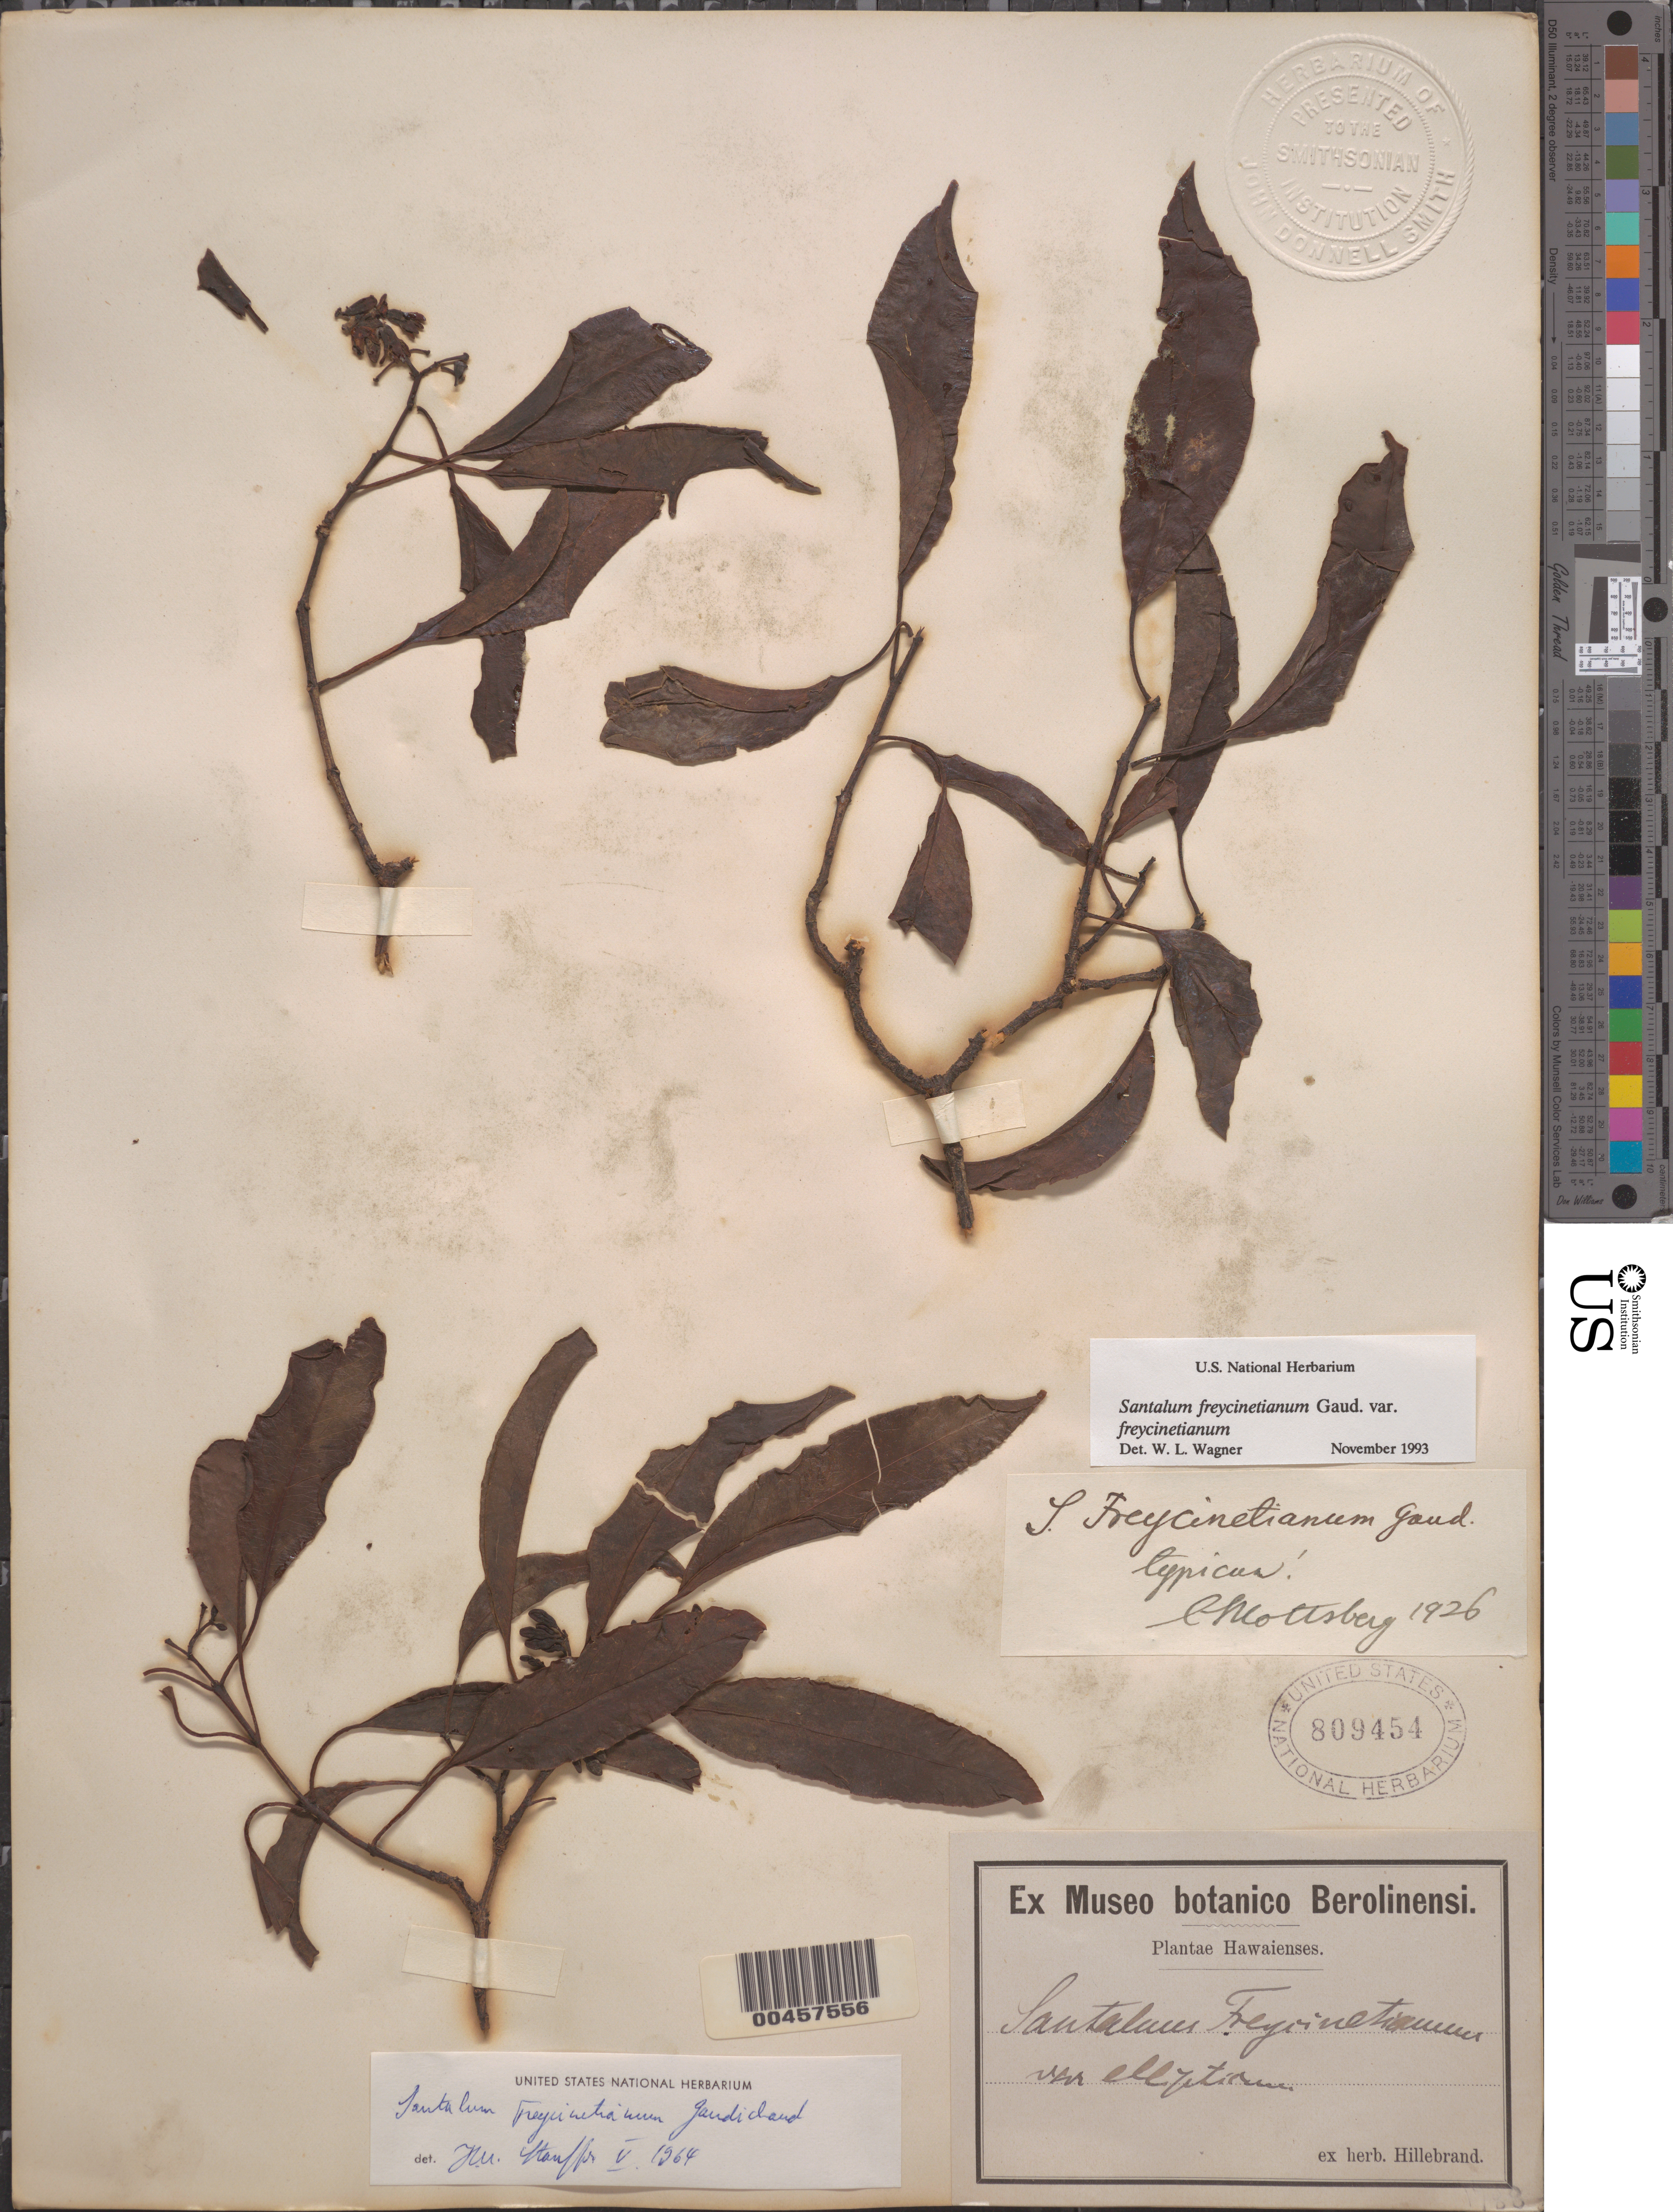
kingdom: Plantae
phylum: Tracheophyta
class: Magnoliopsida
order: Santalales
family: Santalaceae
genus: Santalum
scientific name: Santalum freycinetianum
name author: Gaudich.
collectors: W. Hillebrand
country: United States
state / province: Hawaii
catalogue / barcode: US 809454